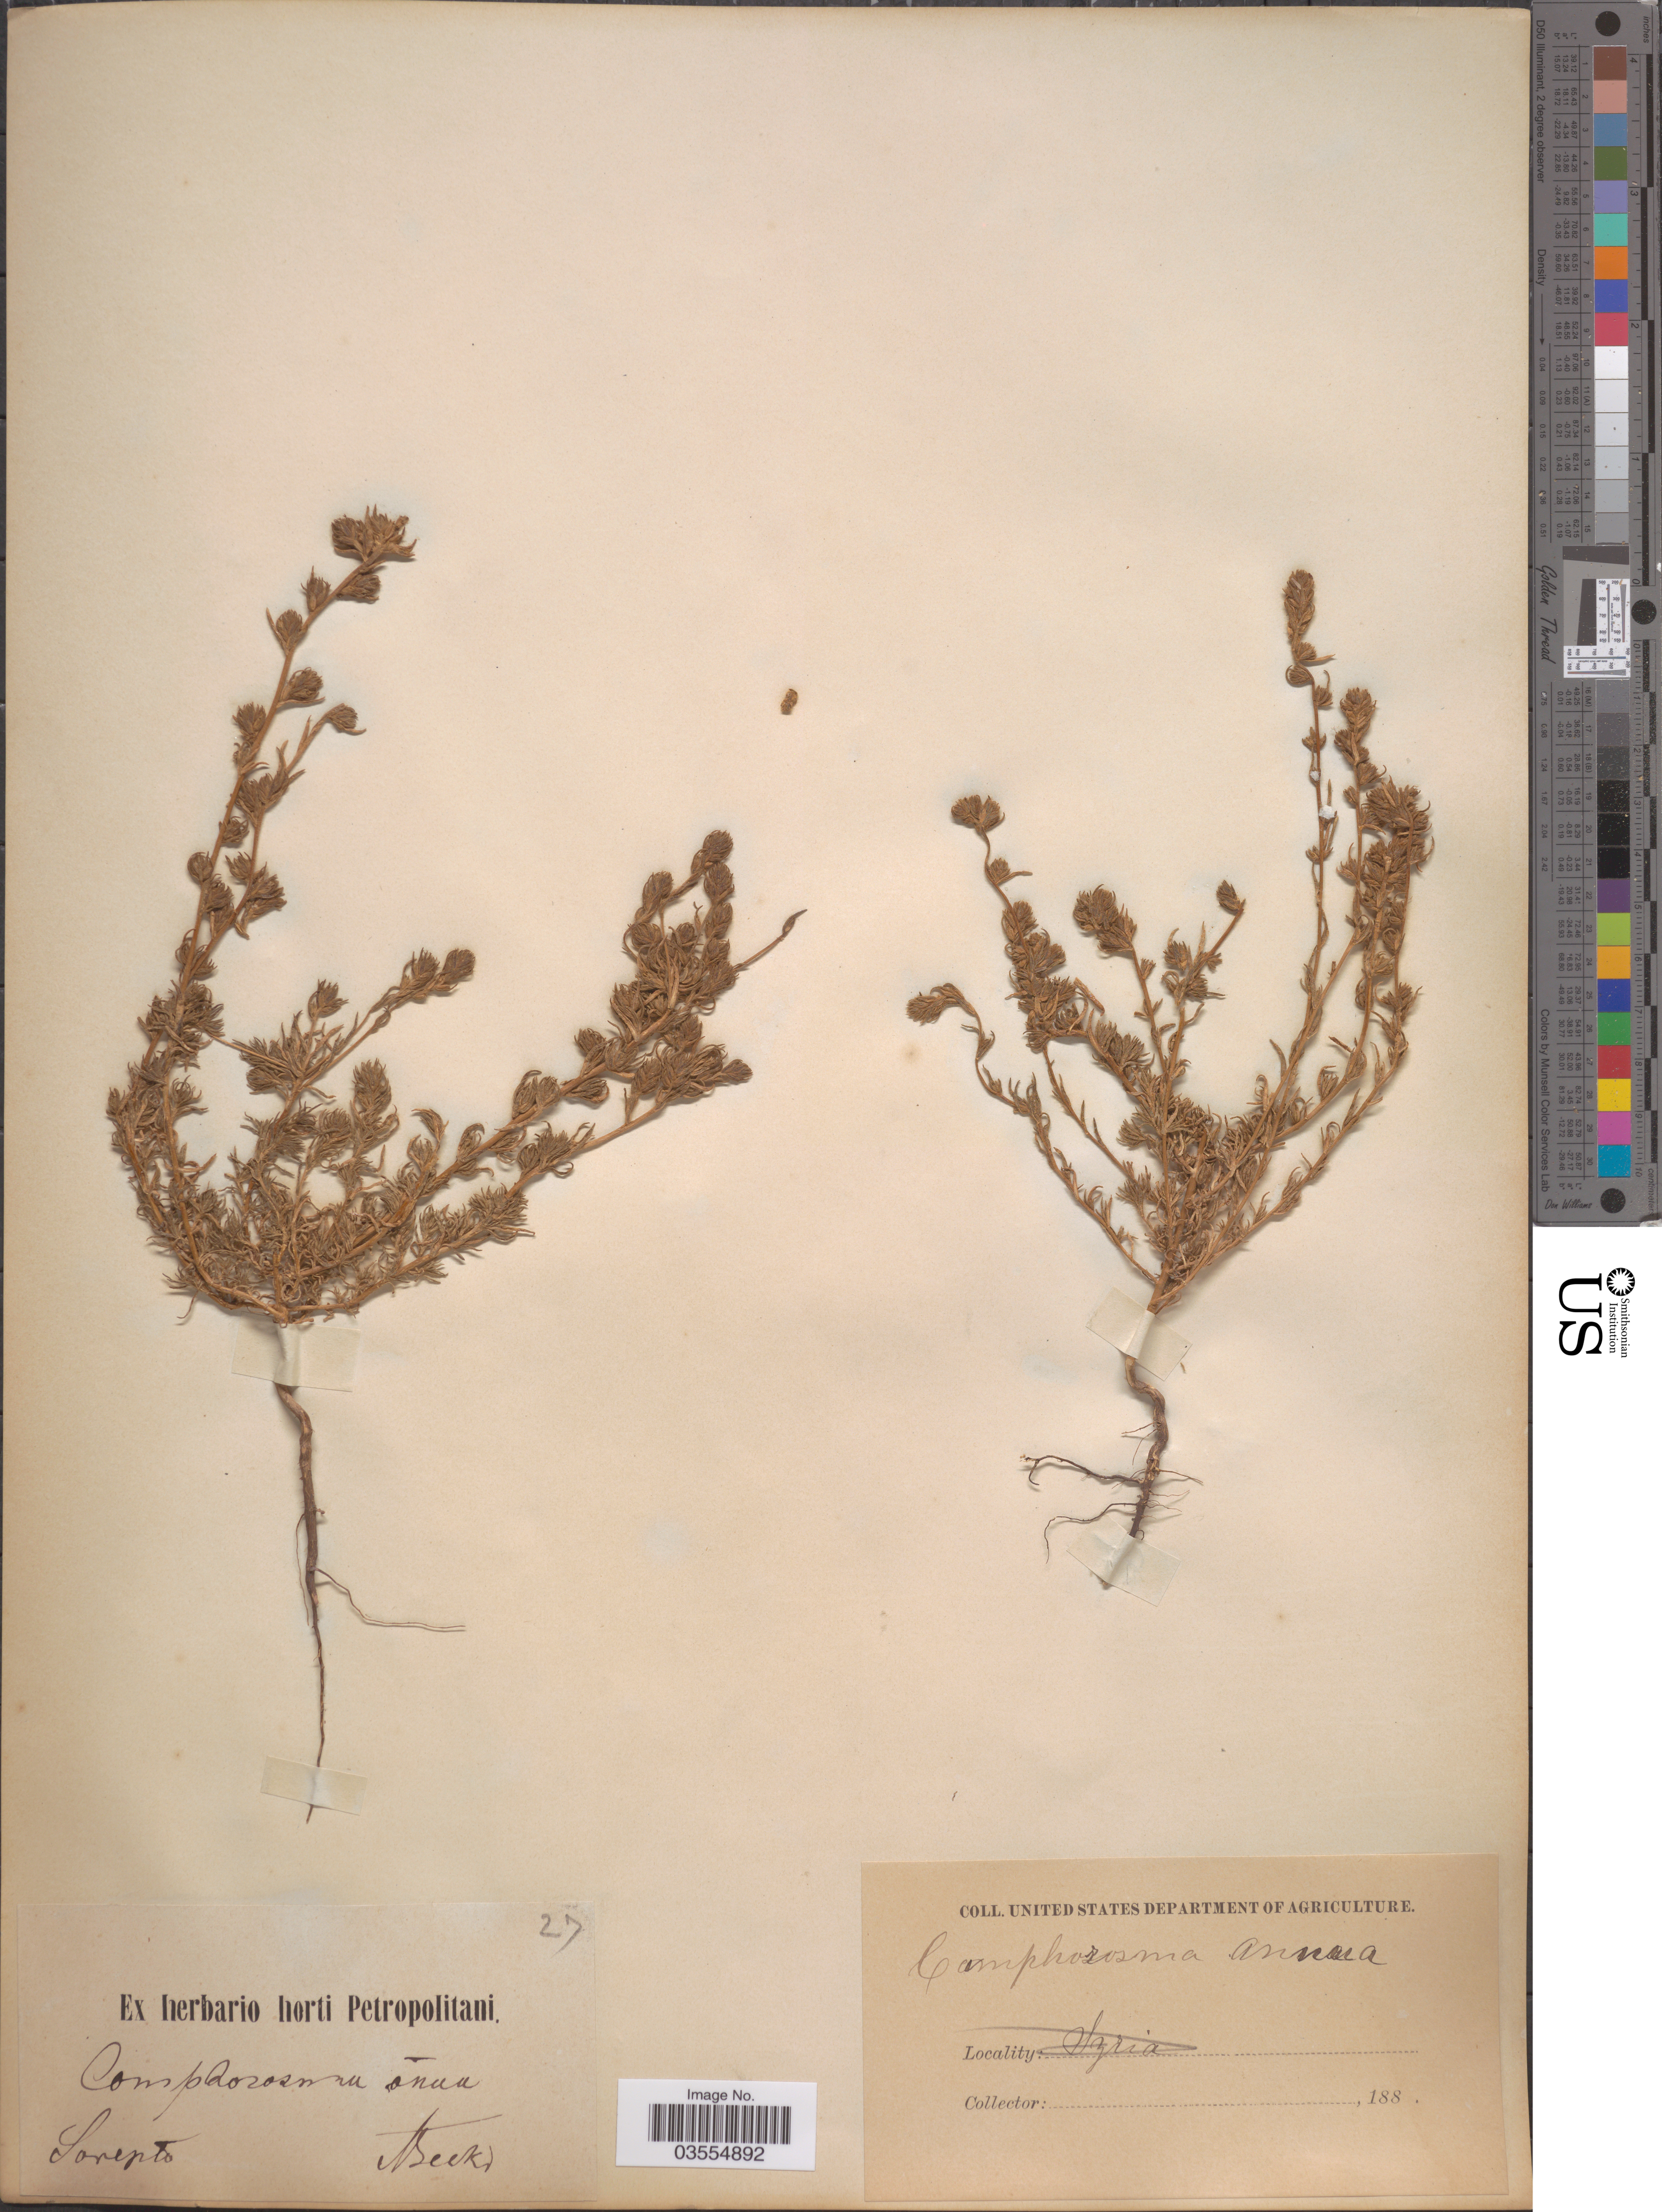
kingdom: Plantae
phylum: Tracheophyta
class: Magnoliopsida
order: Caryophyllales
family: Amaranthaceae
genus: Camphorosma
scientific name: Camphorosma annua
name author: Pall.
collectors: A. Becker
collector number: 27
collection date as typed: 188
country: Russian Federation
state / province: Volgograd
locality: Sarepta.